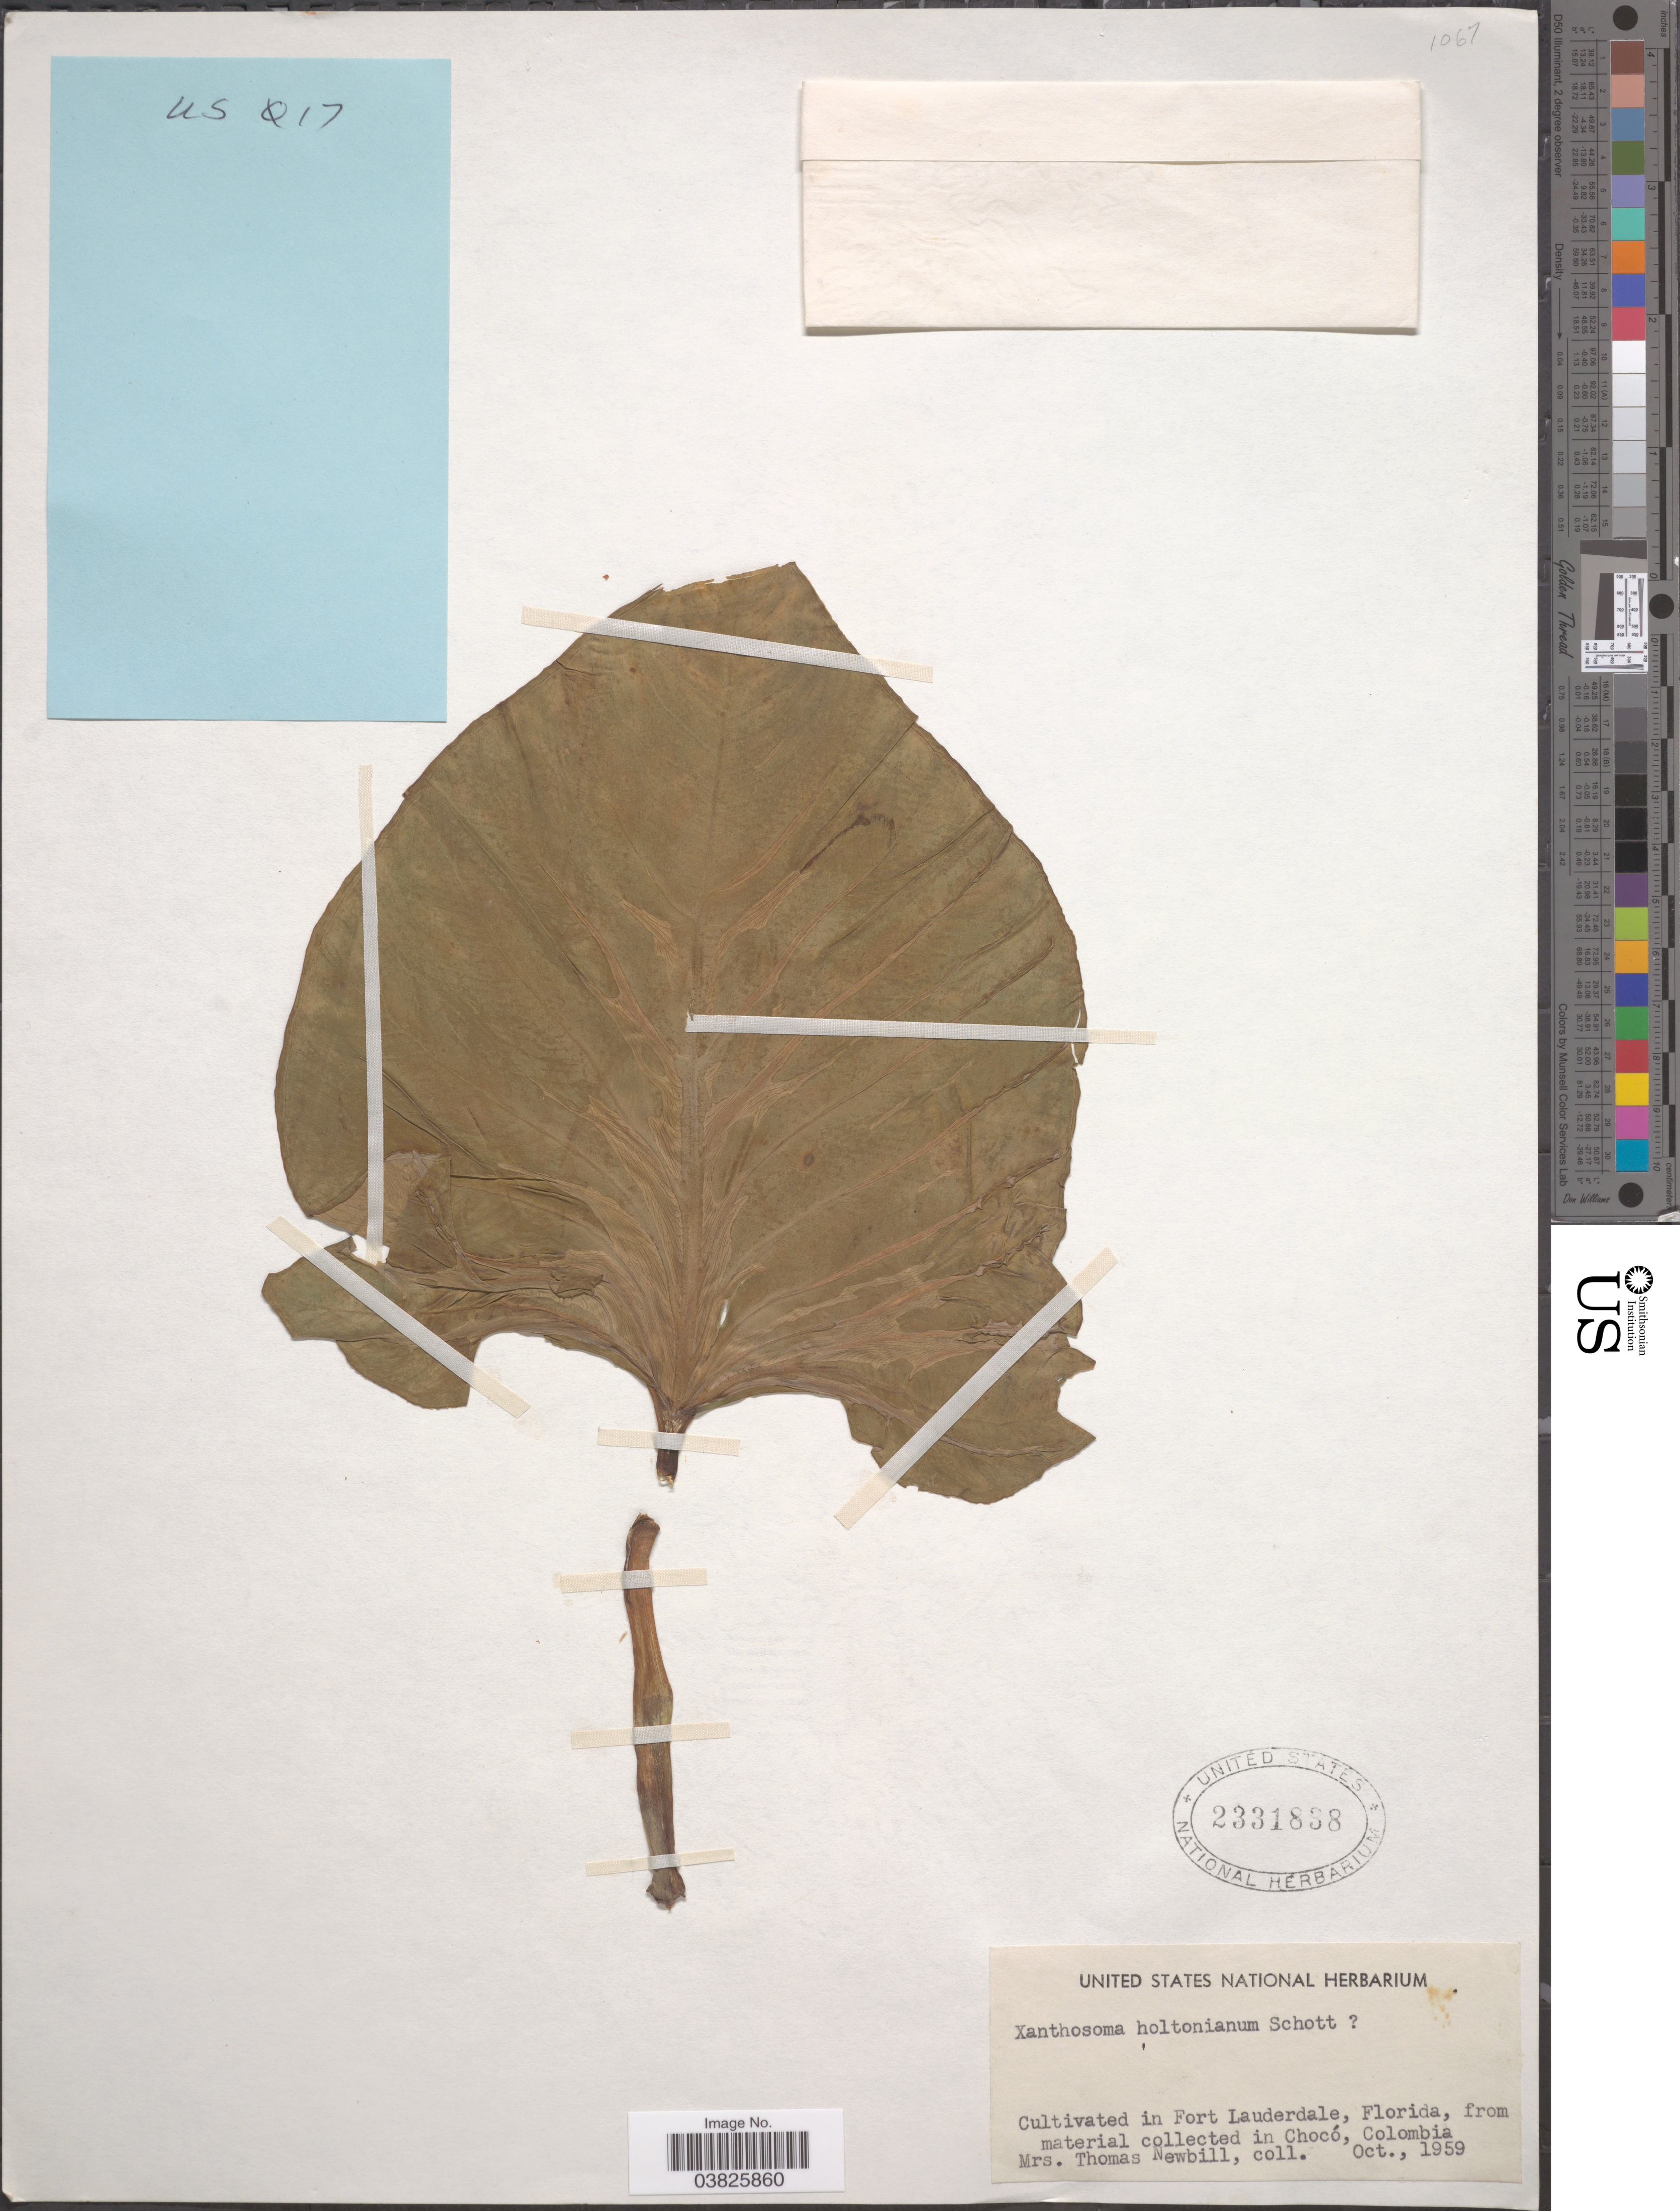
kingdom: Plantae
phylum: Tracheophyta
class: Liliopsida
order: Alismatales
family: Araceae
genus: Xanthosoma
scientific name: Xanthosoma sp.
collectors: T. Newbill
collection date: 1959-10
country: United States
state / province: Florida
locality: In Fort Lauderdale, Florida.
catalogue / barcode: US 2331838